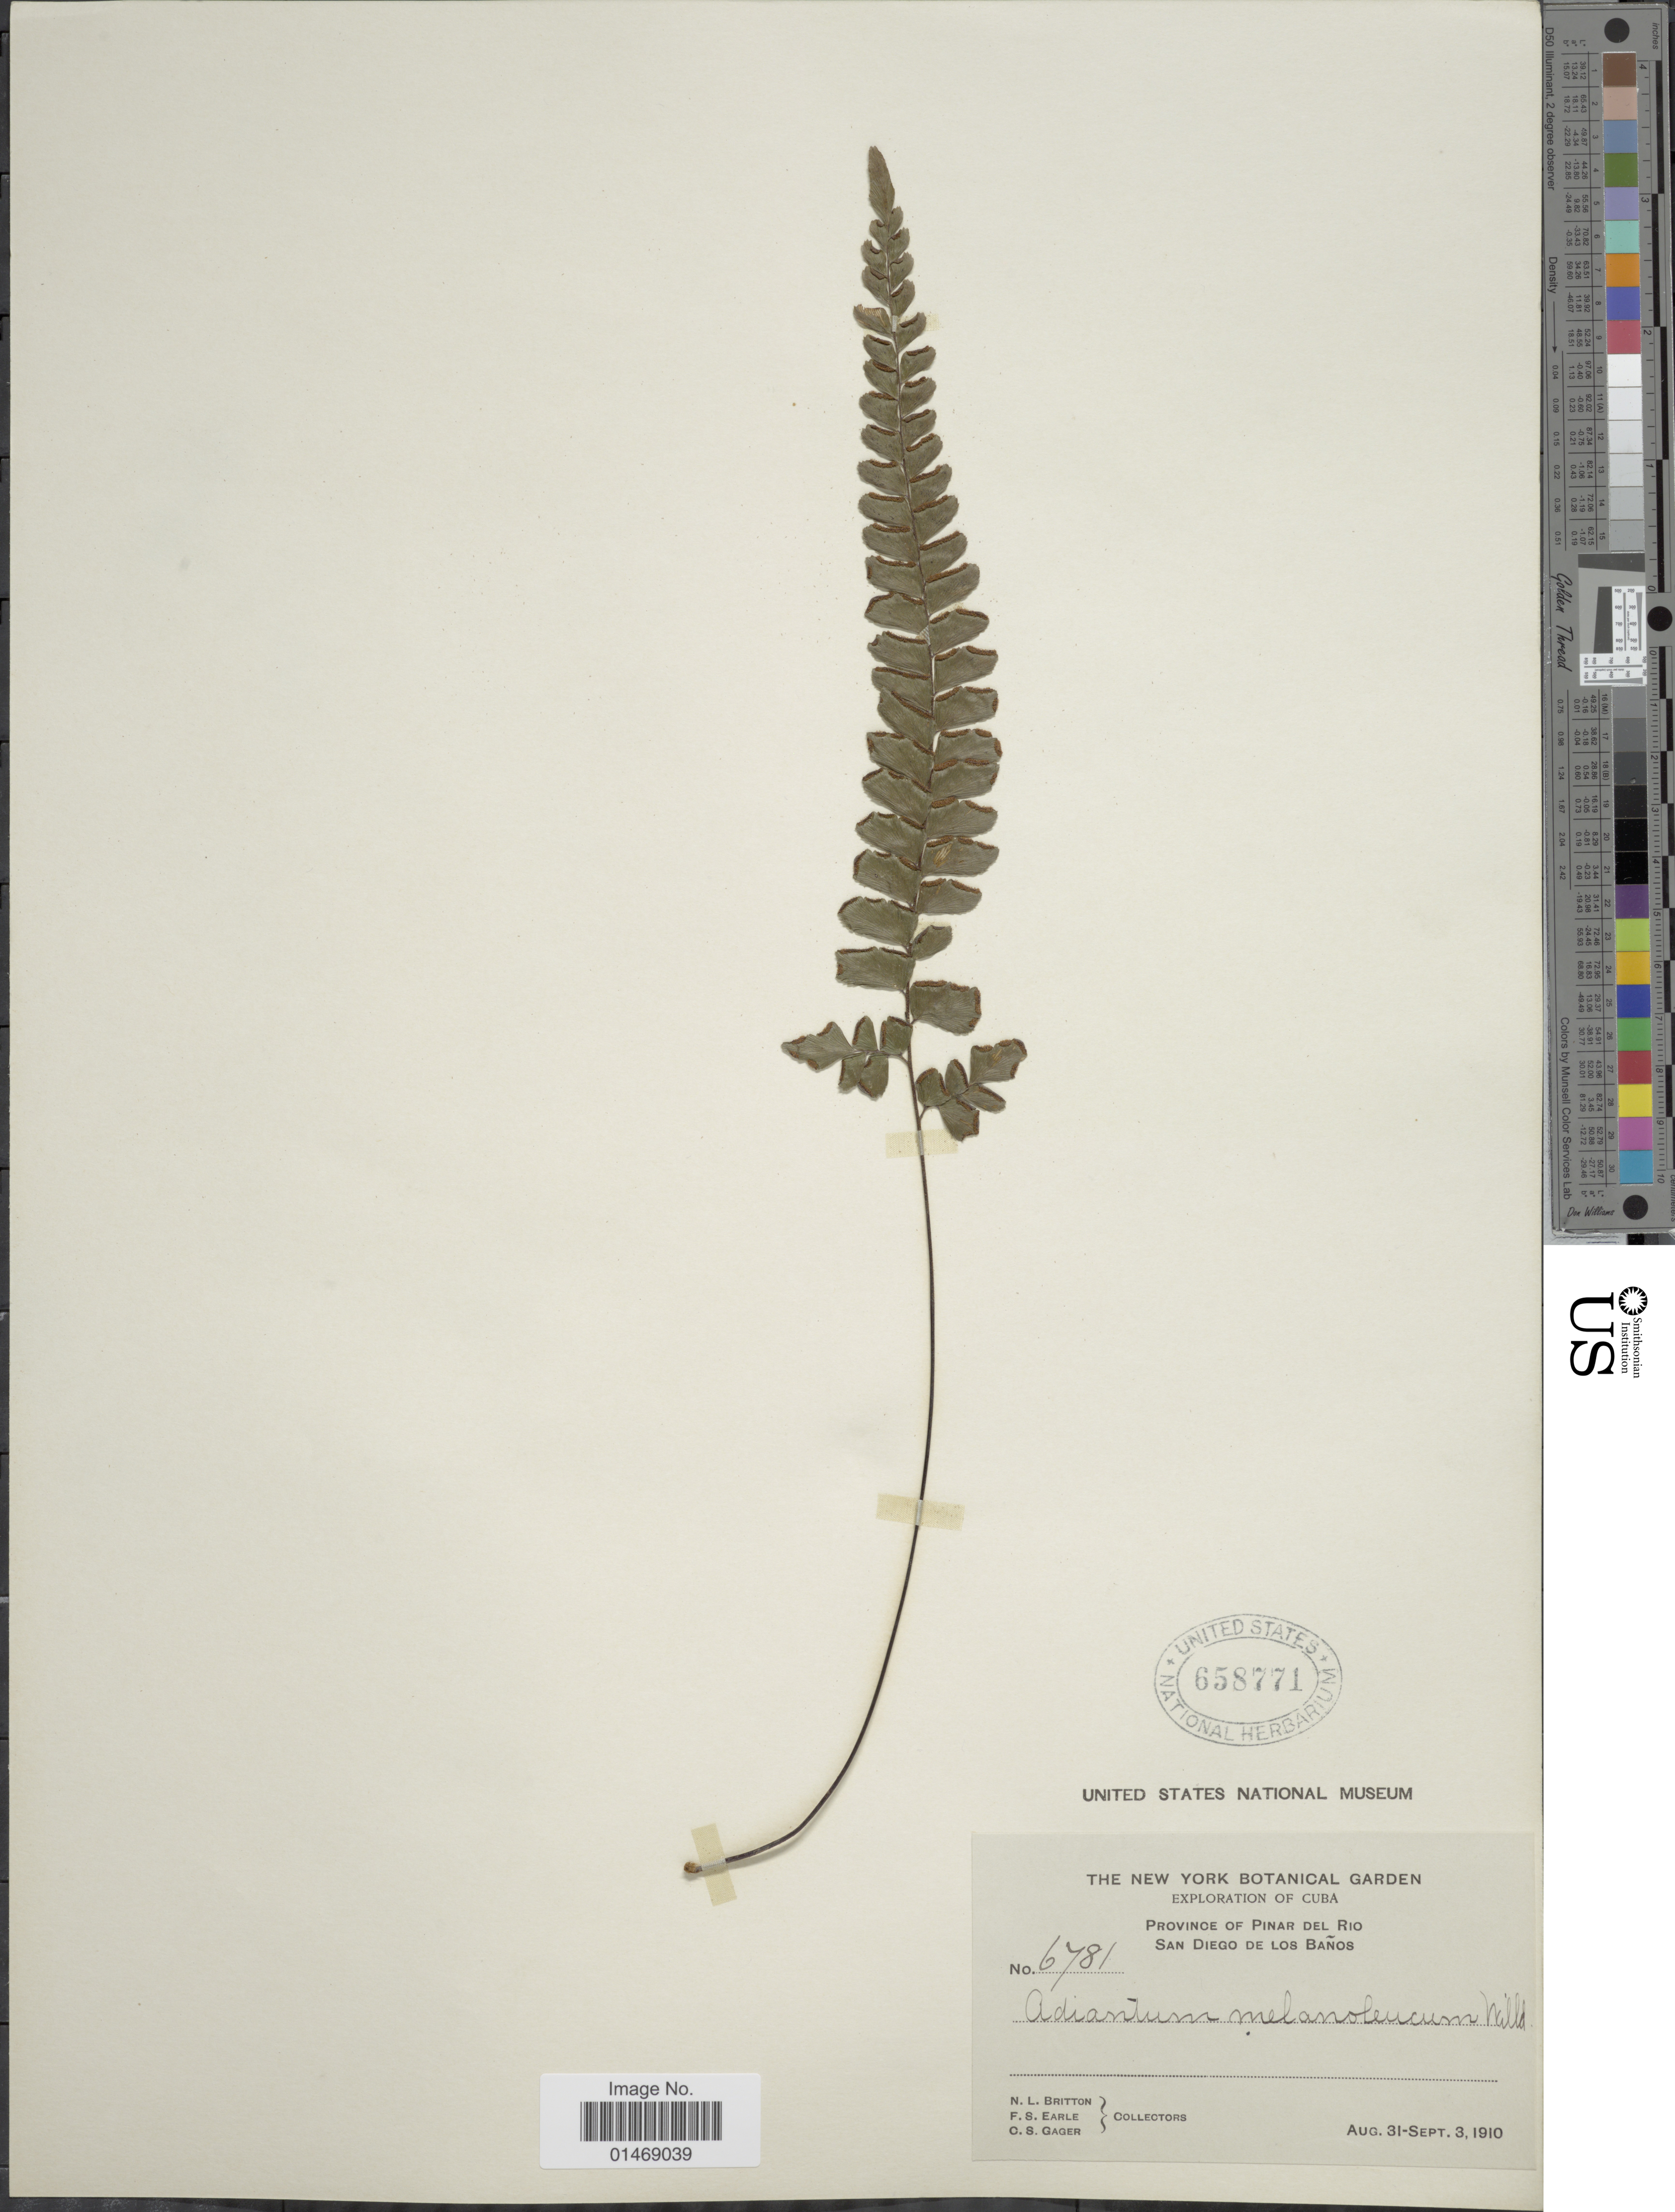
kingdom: Plantae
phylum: Tracheophyta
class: Polypodiopsida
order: Polypodiales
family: Pteridaceae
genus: Adiantum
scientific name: Adiantum melanoleucum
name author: Willd.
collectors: N. Britton, F. S. Earle & C. Gager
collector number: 6781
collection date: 1910-08-31/1910-09-03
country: Cuba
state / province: Pinar del Río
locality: San Diego de LOs Baños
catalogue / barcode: US 658771